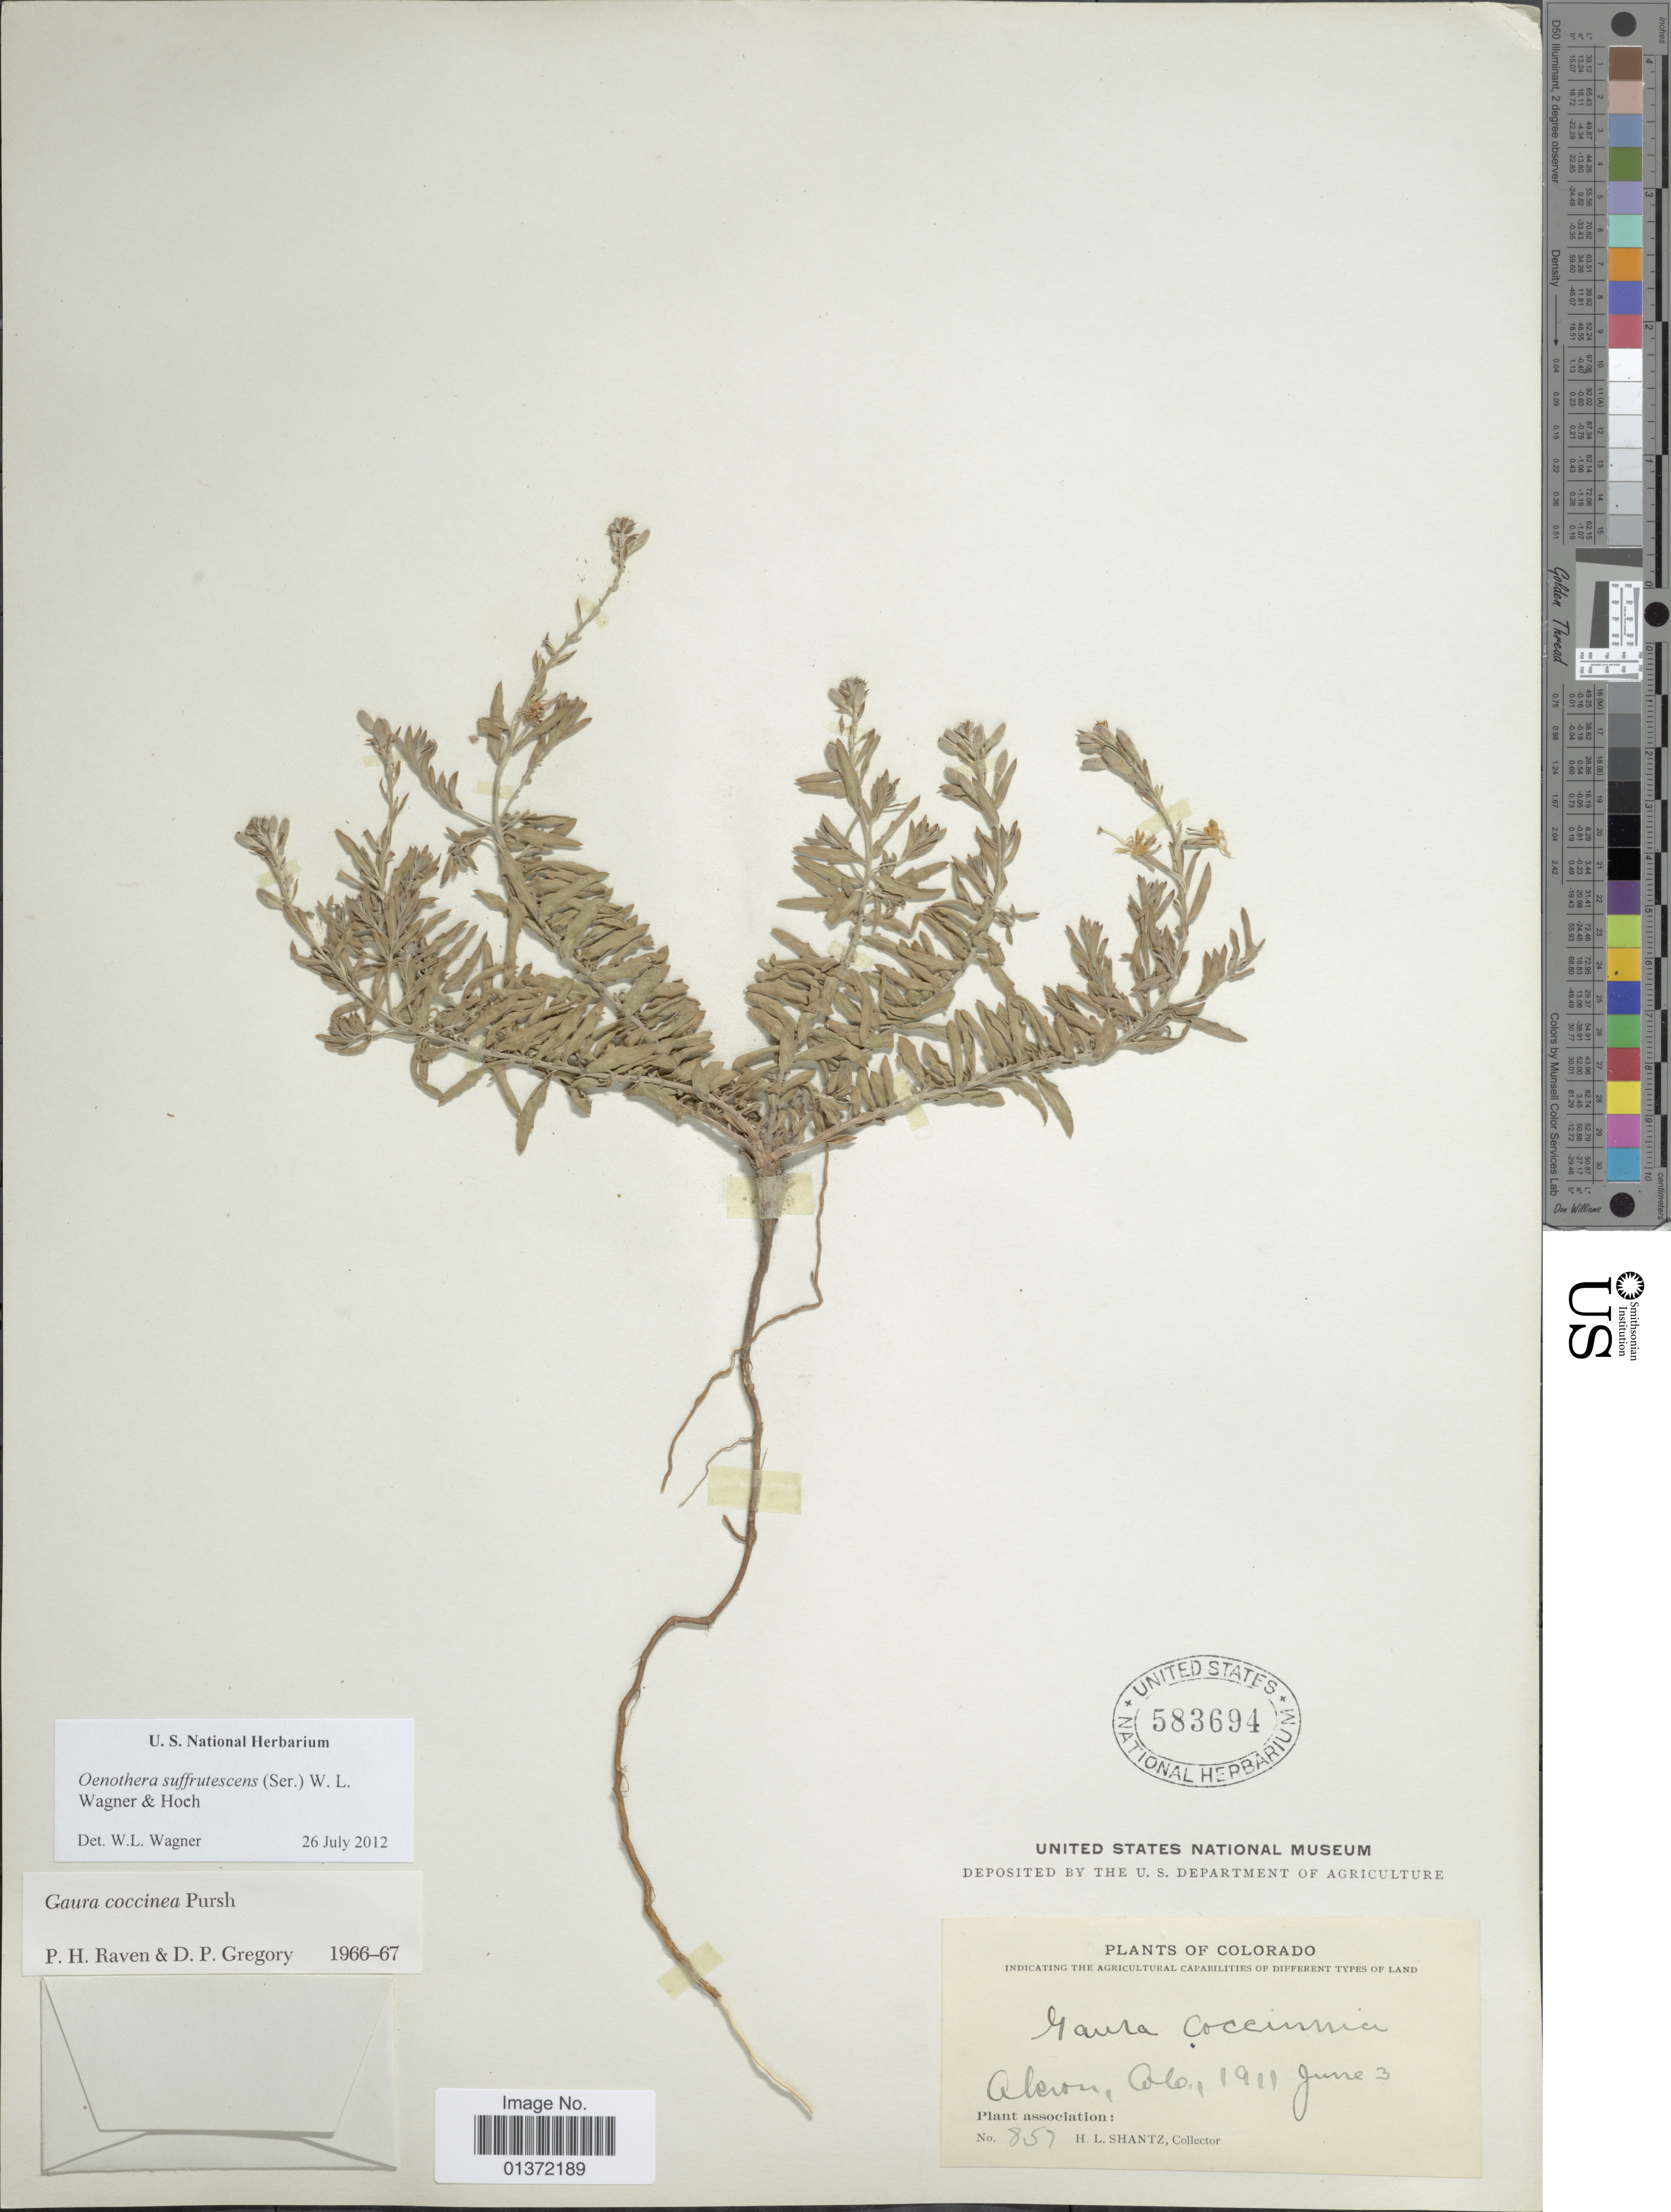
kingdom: Plantae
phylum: Tracheophyta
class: Magnoliopsida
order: Myrtales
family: Onagraceae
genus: Oenothera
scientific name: Oenothera suffrutescens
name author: (Ser.) W.L. Wagner & Hoch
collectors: H. Shantz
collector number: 857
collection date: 1911-06-03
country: United States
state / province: Colorado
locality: Akron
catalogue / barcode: US 583694